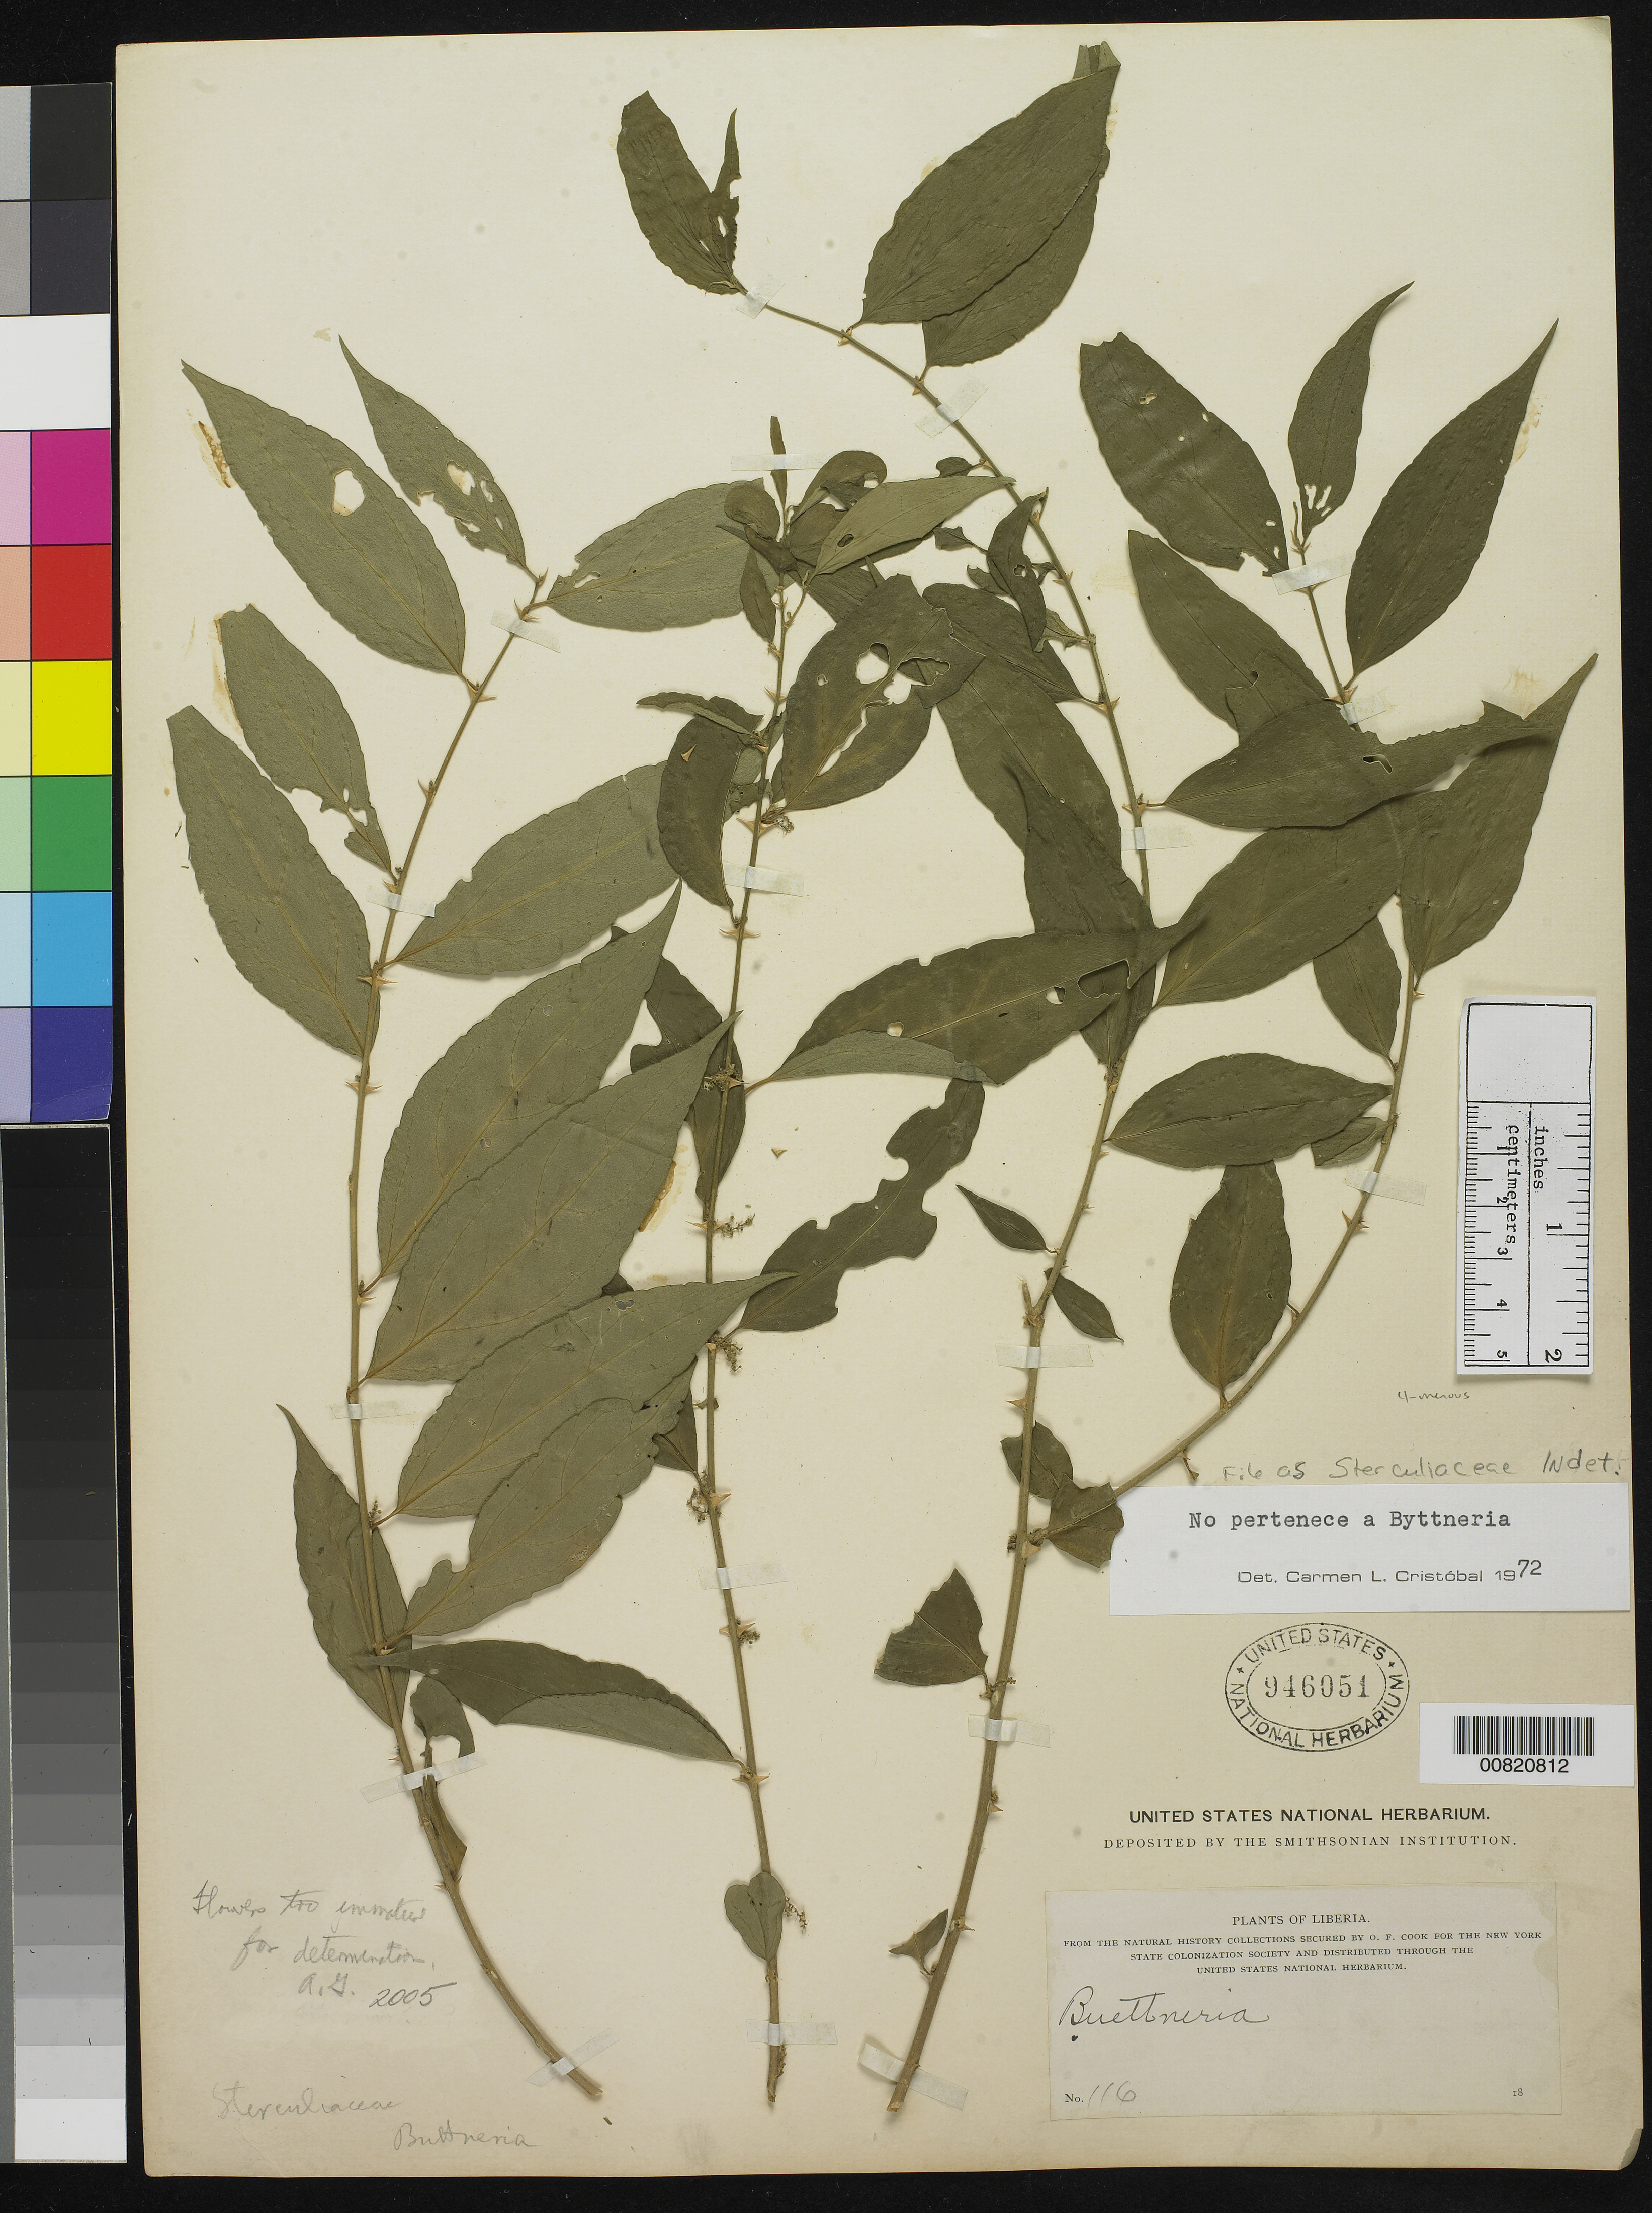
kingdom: Plantae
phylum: Tracheophyta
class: Magnoliopsida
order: Malvales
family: Malvaceae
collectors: O. F. Cook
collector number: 116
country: Liberia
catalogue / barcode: US 946051